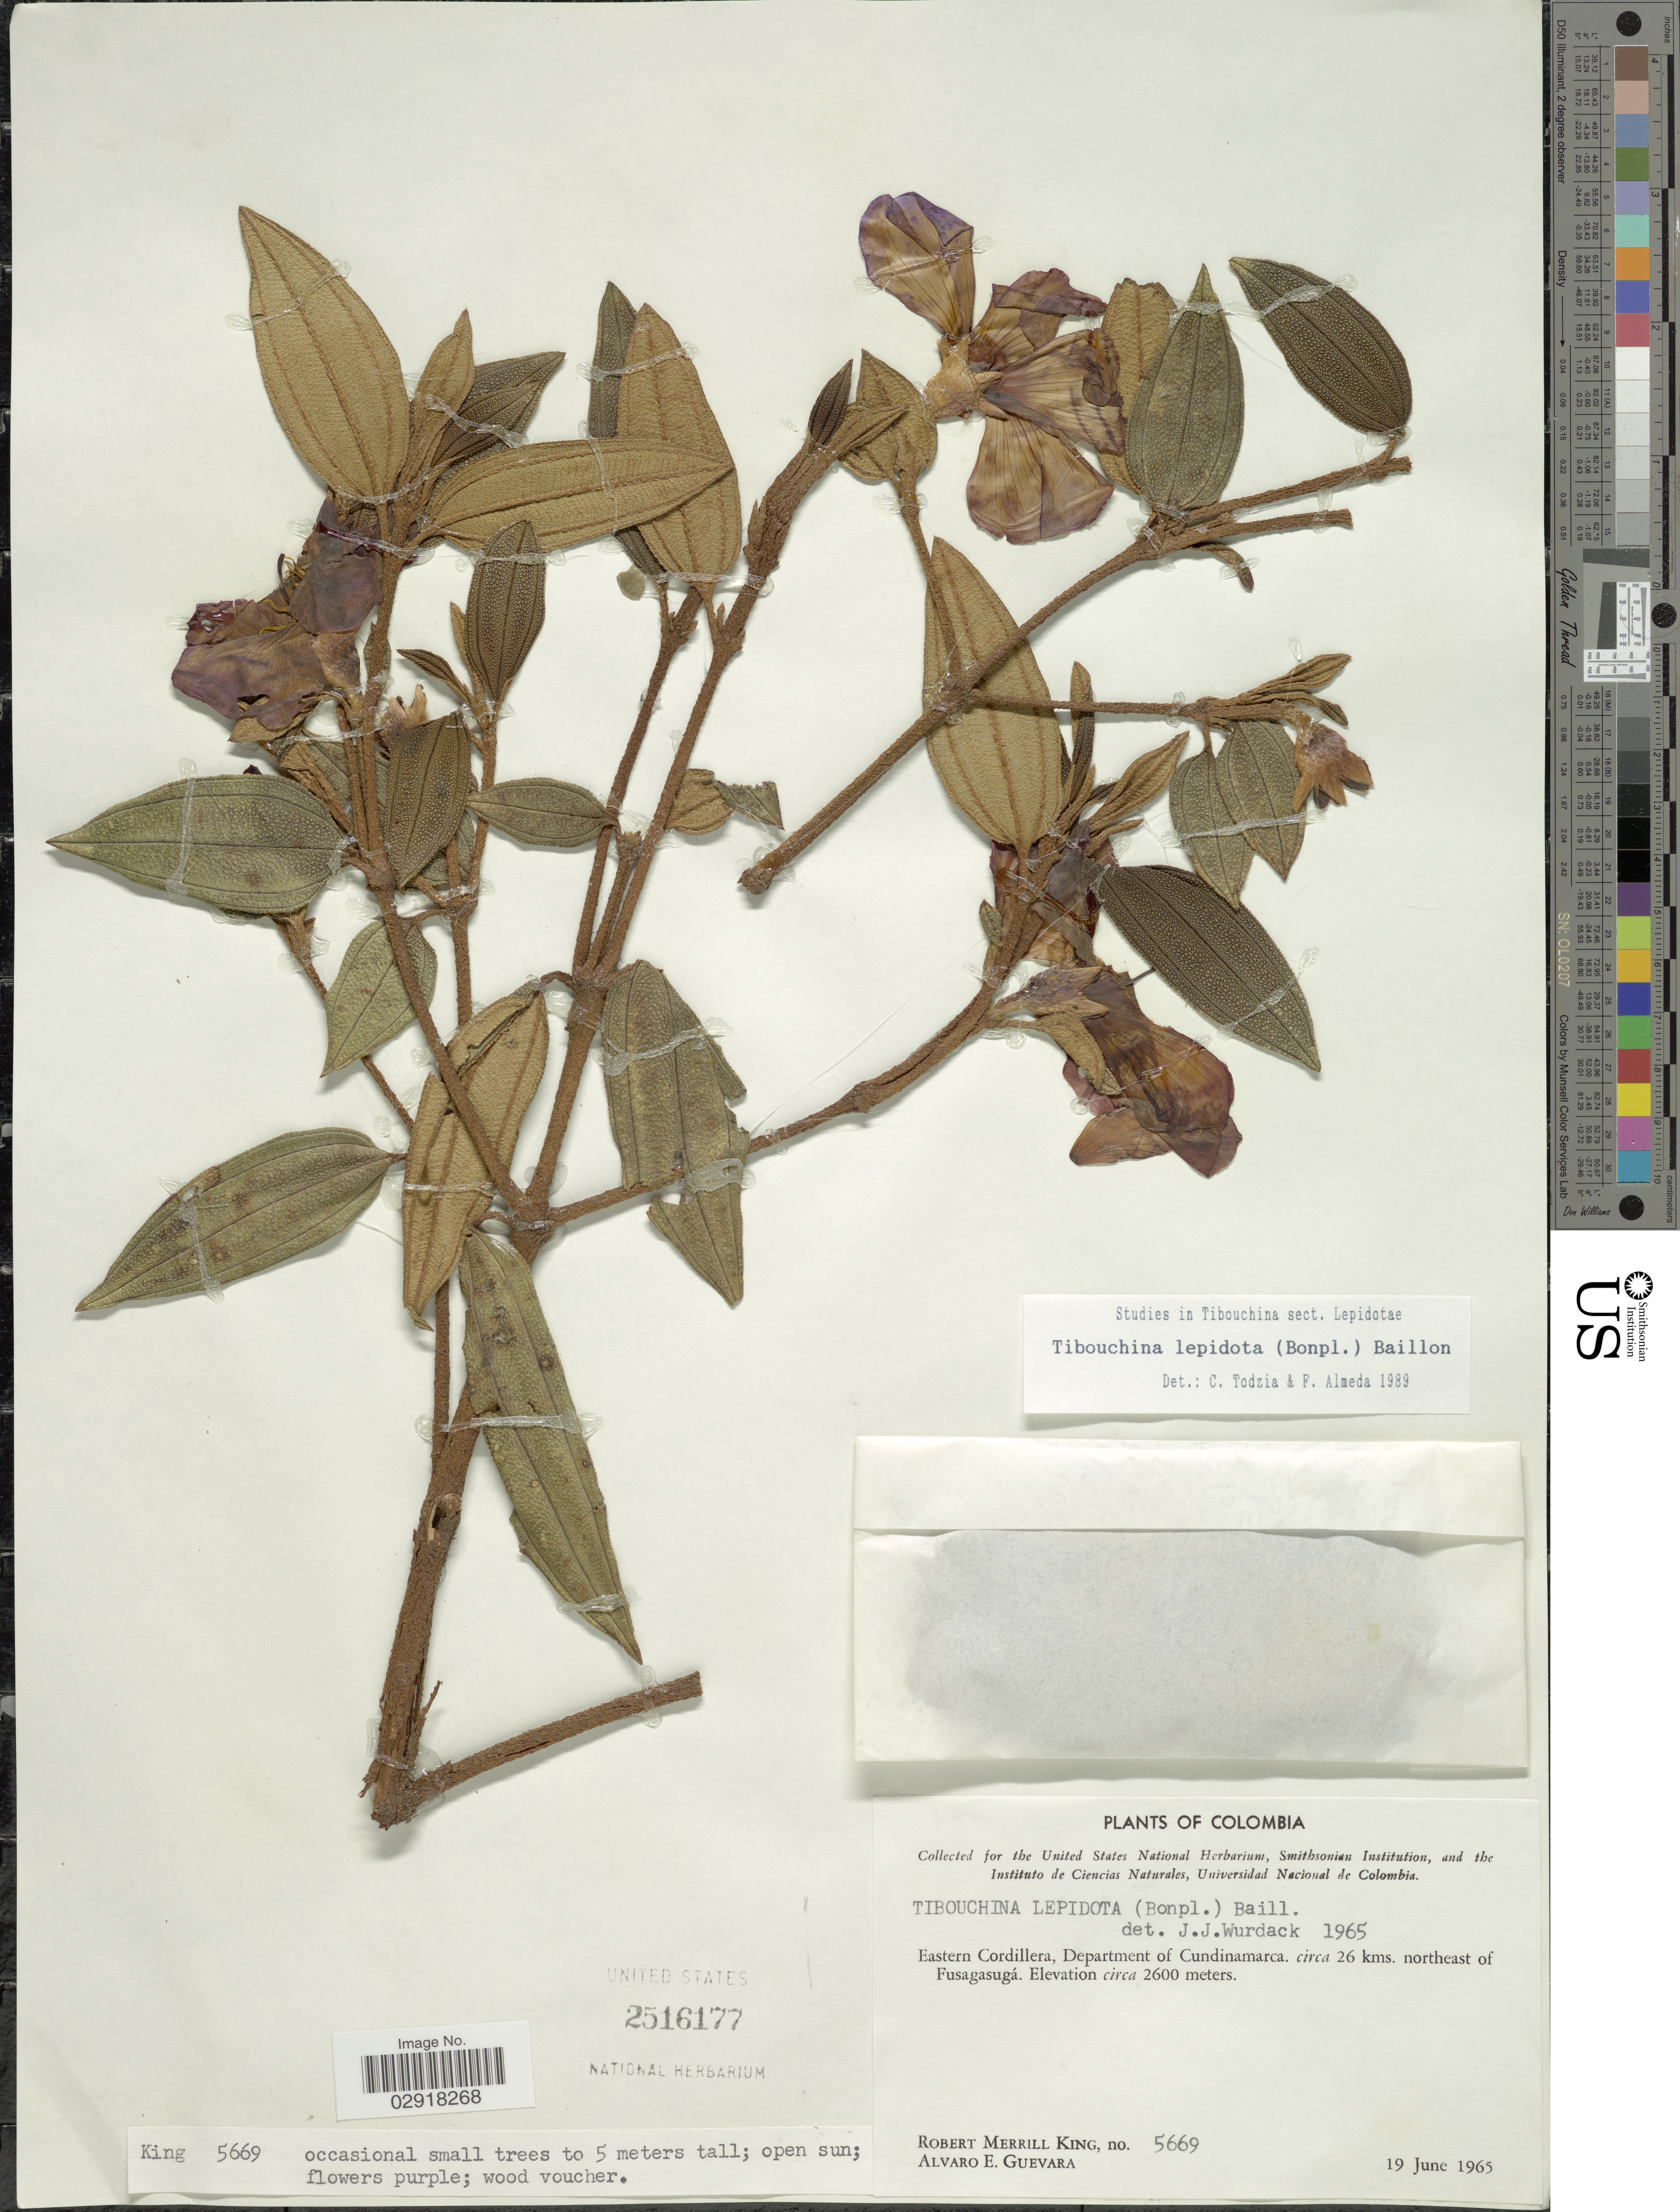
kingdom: Plantae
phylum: Tracheophyta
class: Magnoliopsida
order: Myrtales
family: Melastomataceae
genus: Andesanthus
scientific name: Andesanthus lepidotus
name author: (Humb. & Bonpl.) P.J.F. Guim. & Michelang.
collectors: R. M. King & A. E. Guevara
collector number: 5669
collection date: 1965-06-19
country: Colombia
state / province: Cundinamarca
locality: Eastern Cordillera, Department of Cundinamarca. circa 26 kms. northeast of Fusagasugá.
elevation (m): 2600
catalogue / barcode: US 2516177